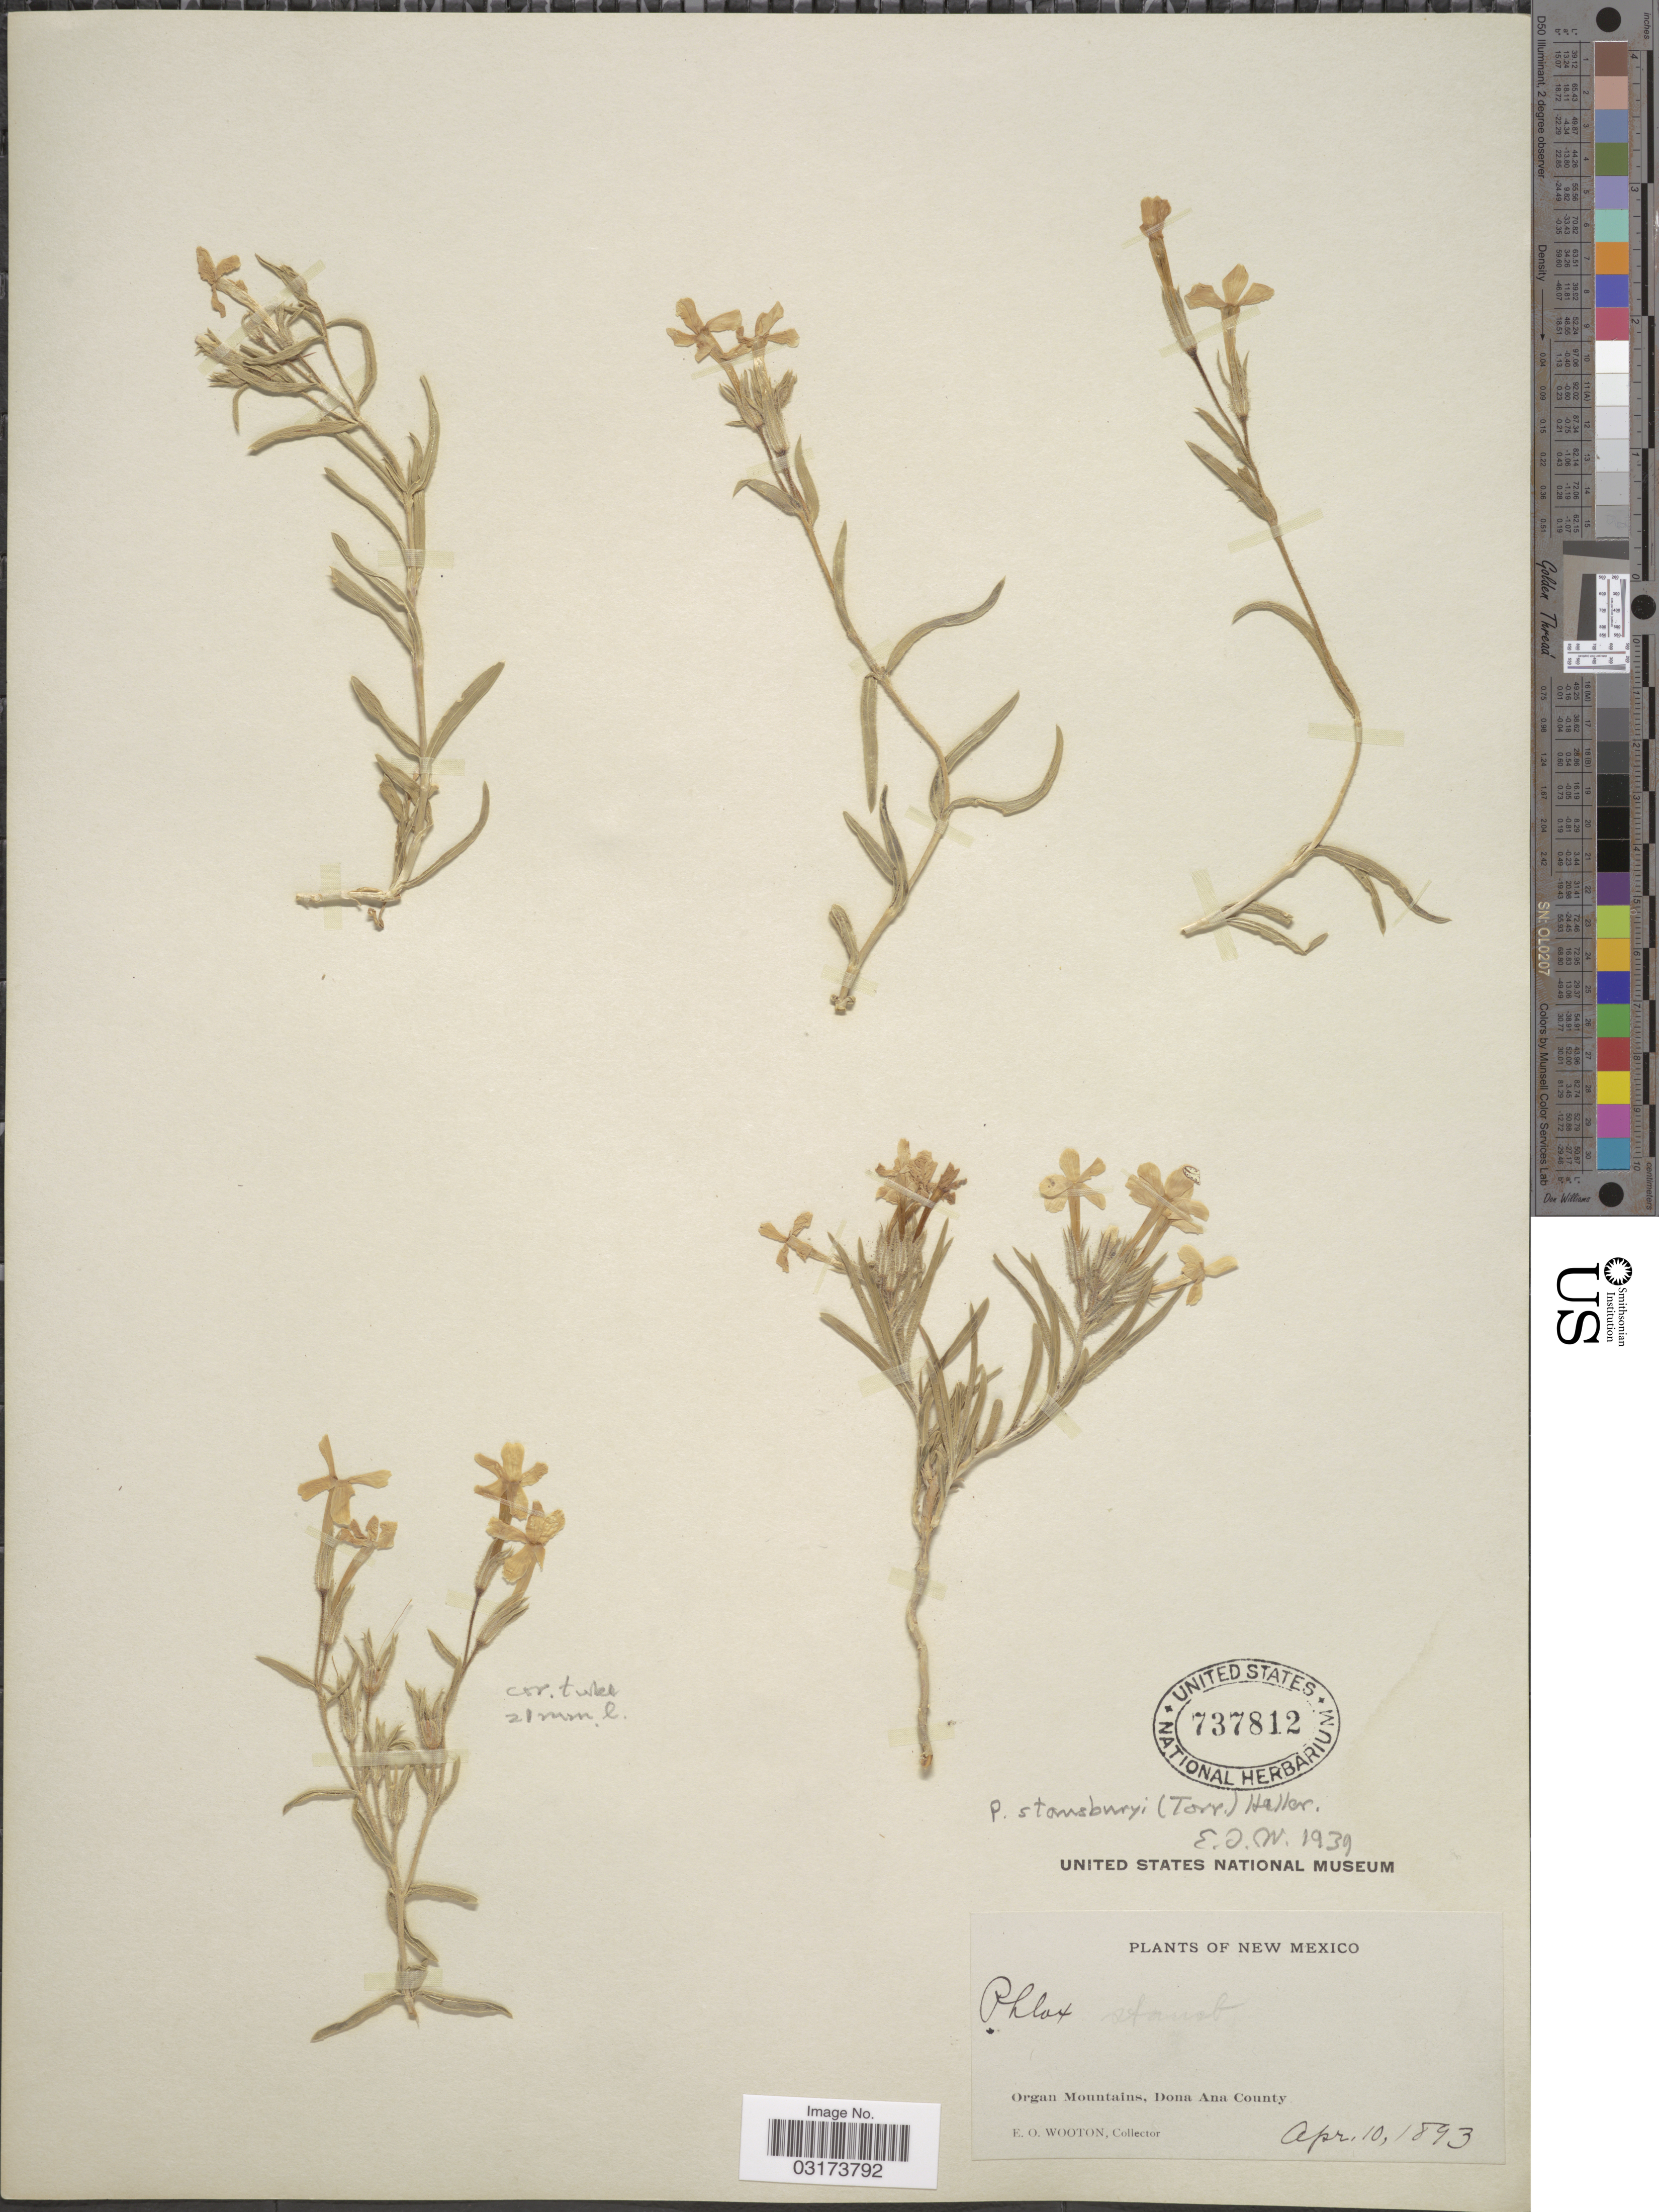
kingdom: Plantae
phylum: Tracheophyta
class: Magnoliopsida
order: Ericales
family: Polemoniaceae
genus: Phlox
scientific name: Phlox stansburyi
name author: (Torr.) A. Heller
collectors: E. O. Wooton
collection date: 1893-04-10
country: United States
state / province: New Mexico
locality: Organ Mountains, Dona Ana County.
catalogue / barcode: US 737812